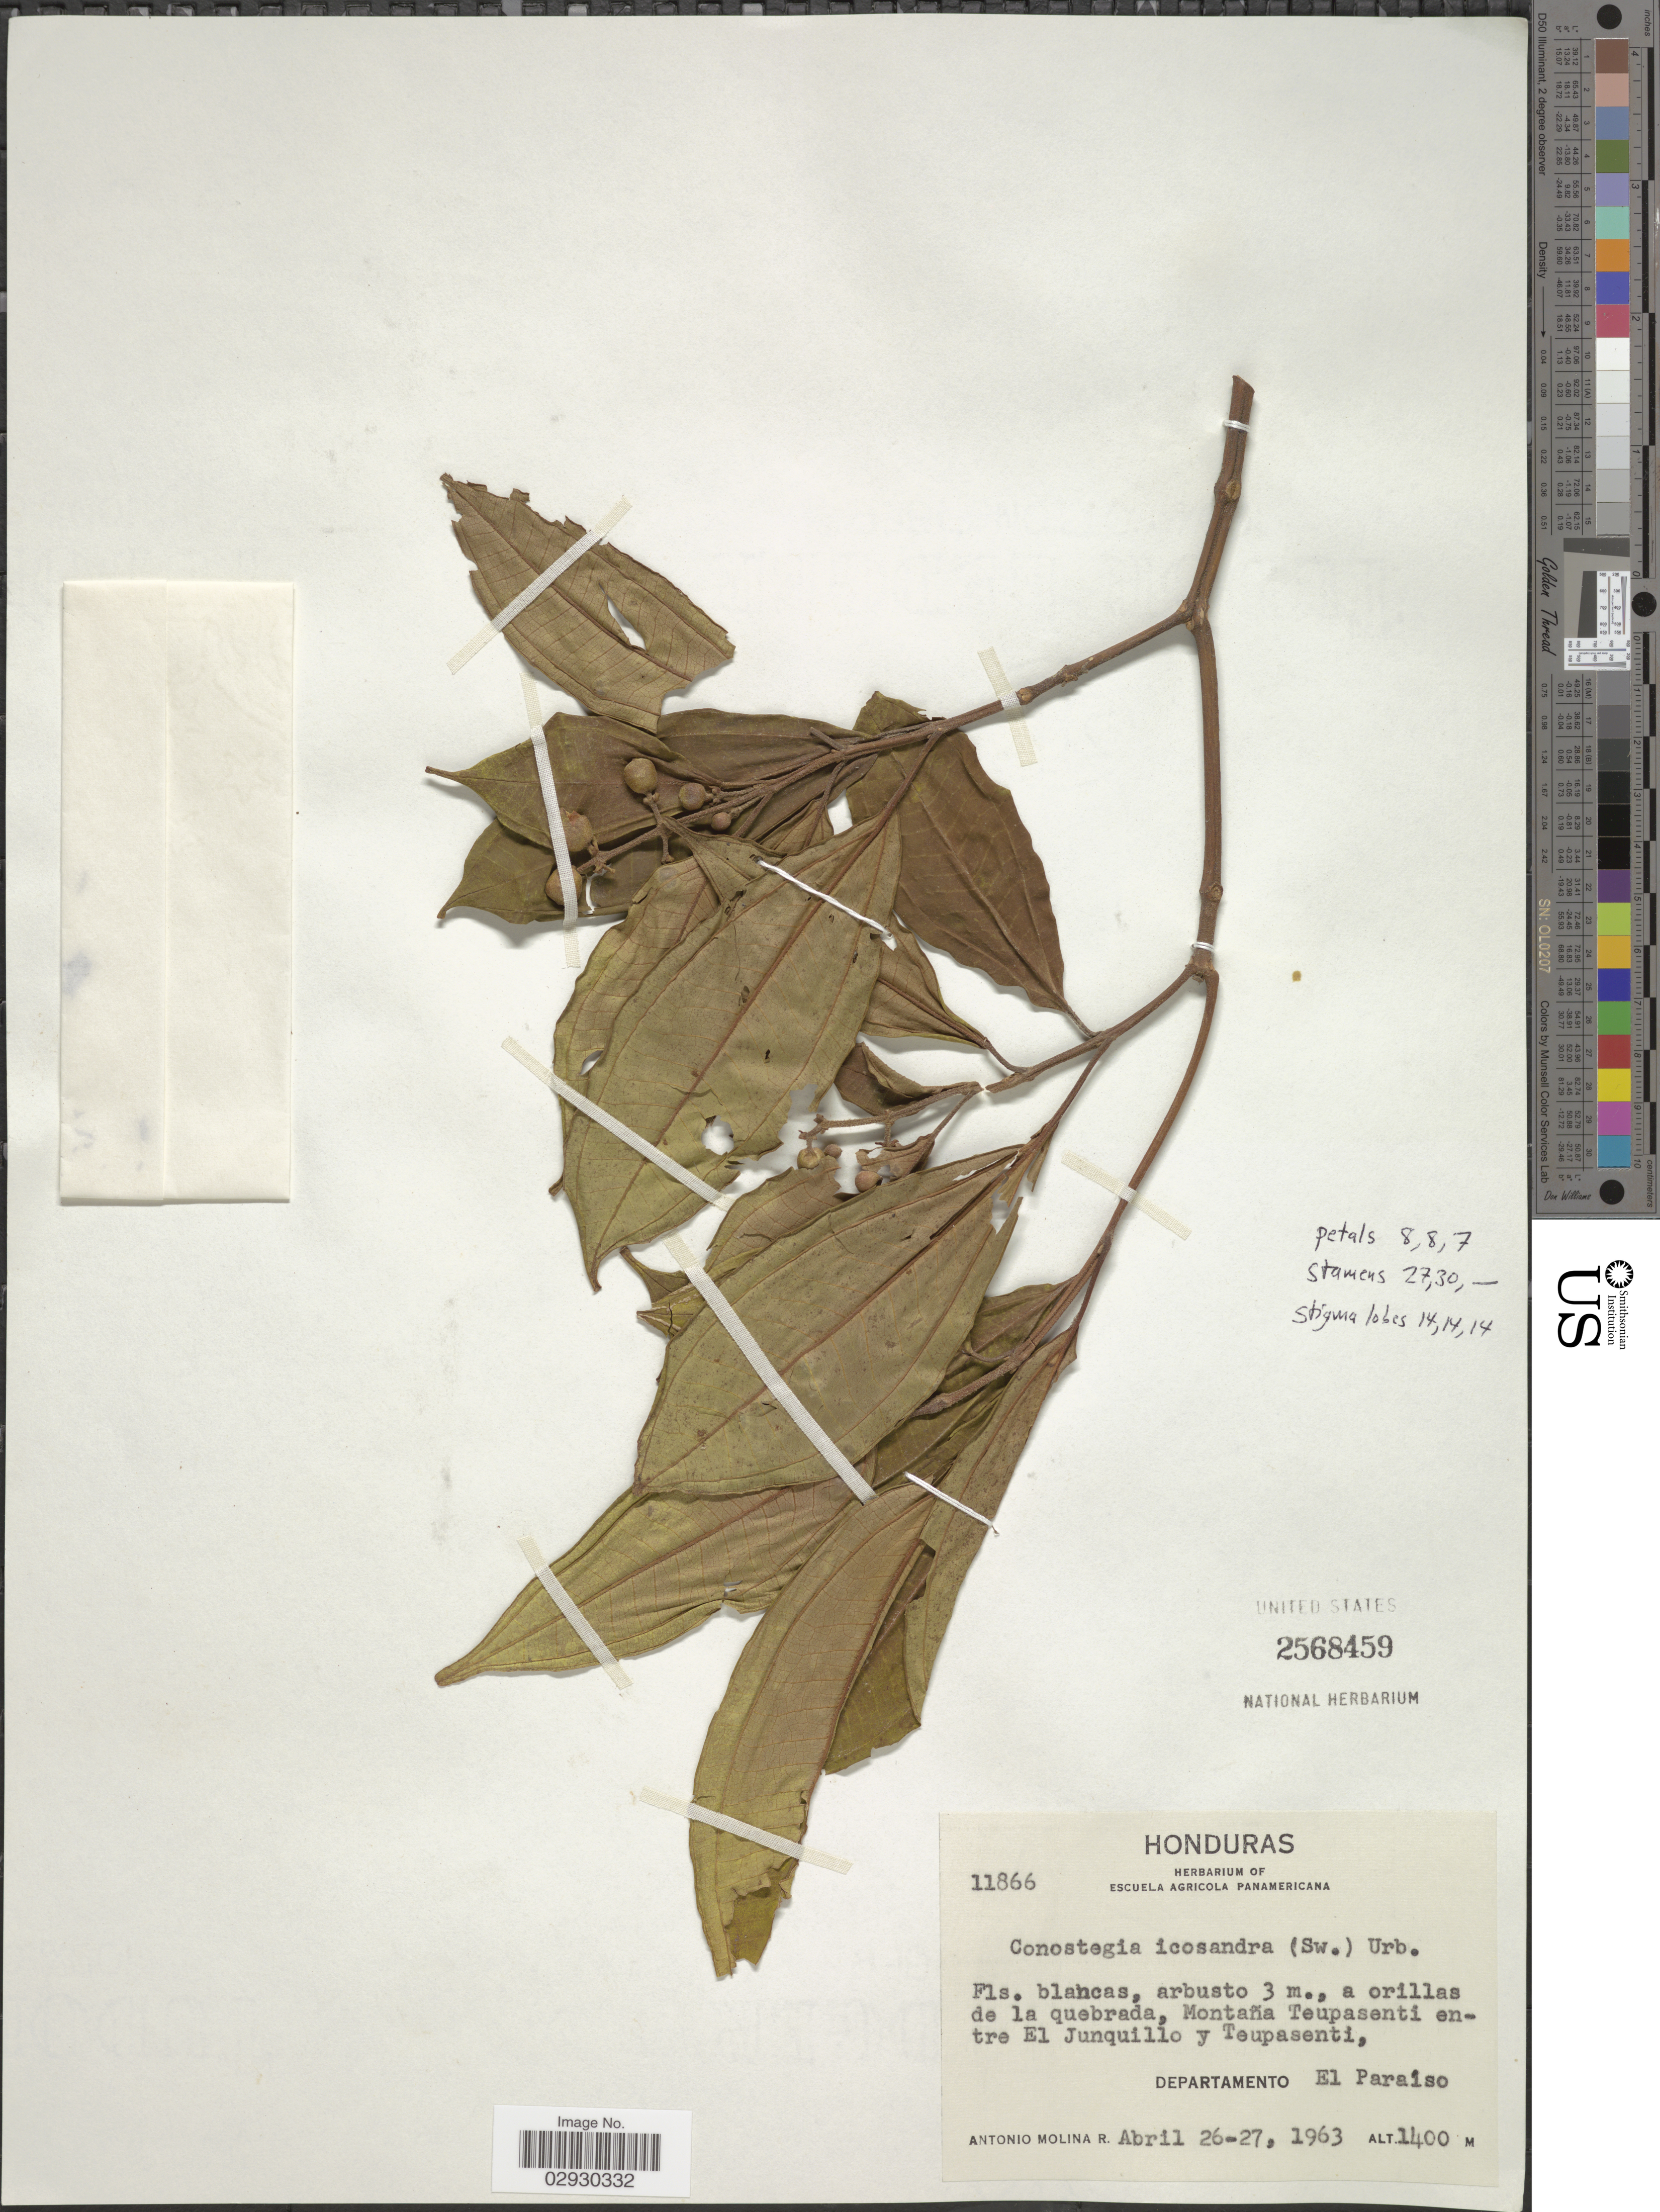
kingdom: Plantae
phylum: Tracheophyta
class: Magnoliopsida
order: Myrtales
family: Melastomataceae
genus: Conostegia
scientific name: Conostegia icosandra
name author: (Sw.) Urb.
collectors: A. Molina R.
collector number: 11866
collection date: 1963-04-26/1963-04-27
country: Honduras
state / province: El Paraíso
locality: A orillas de la quebrada, Montaña Teupasenti entre El Junquillo y Teupasenti, Departamento El Paraíso.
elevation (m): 1400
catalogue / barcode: US 2568459